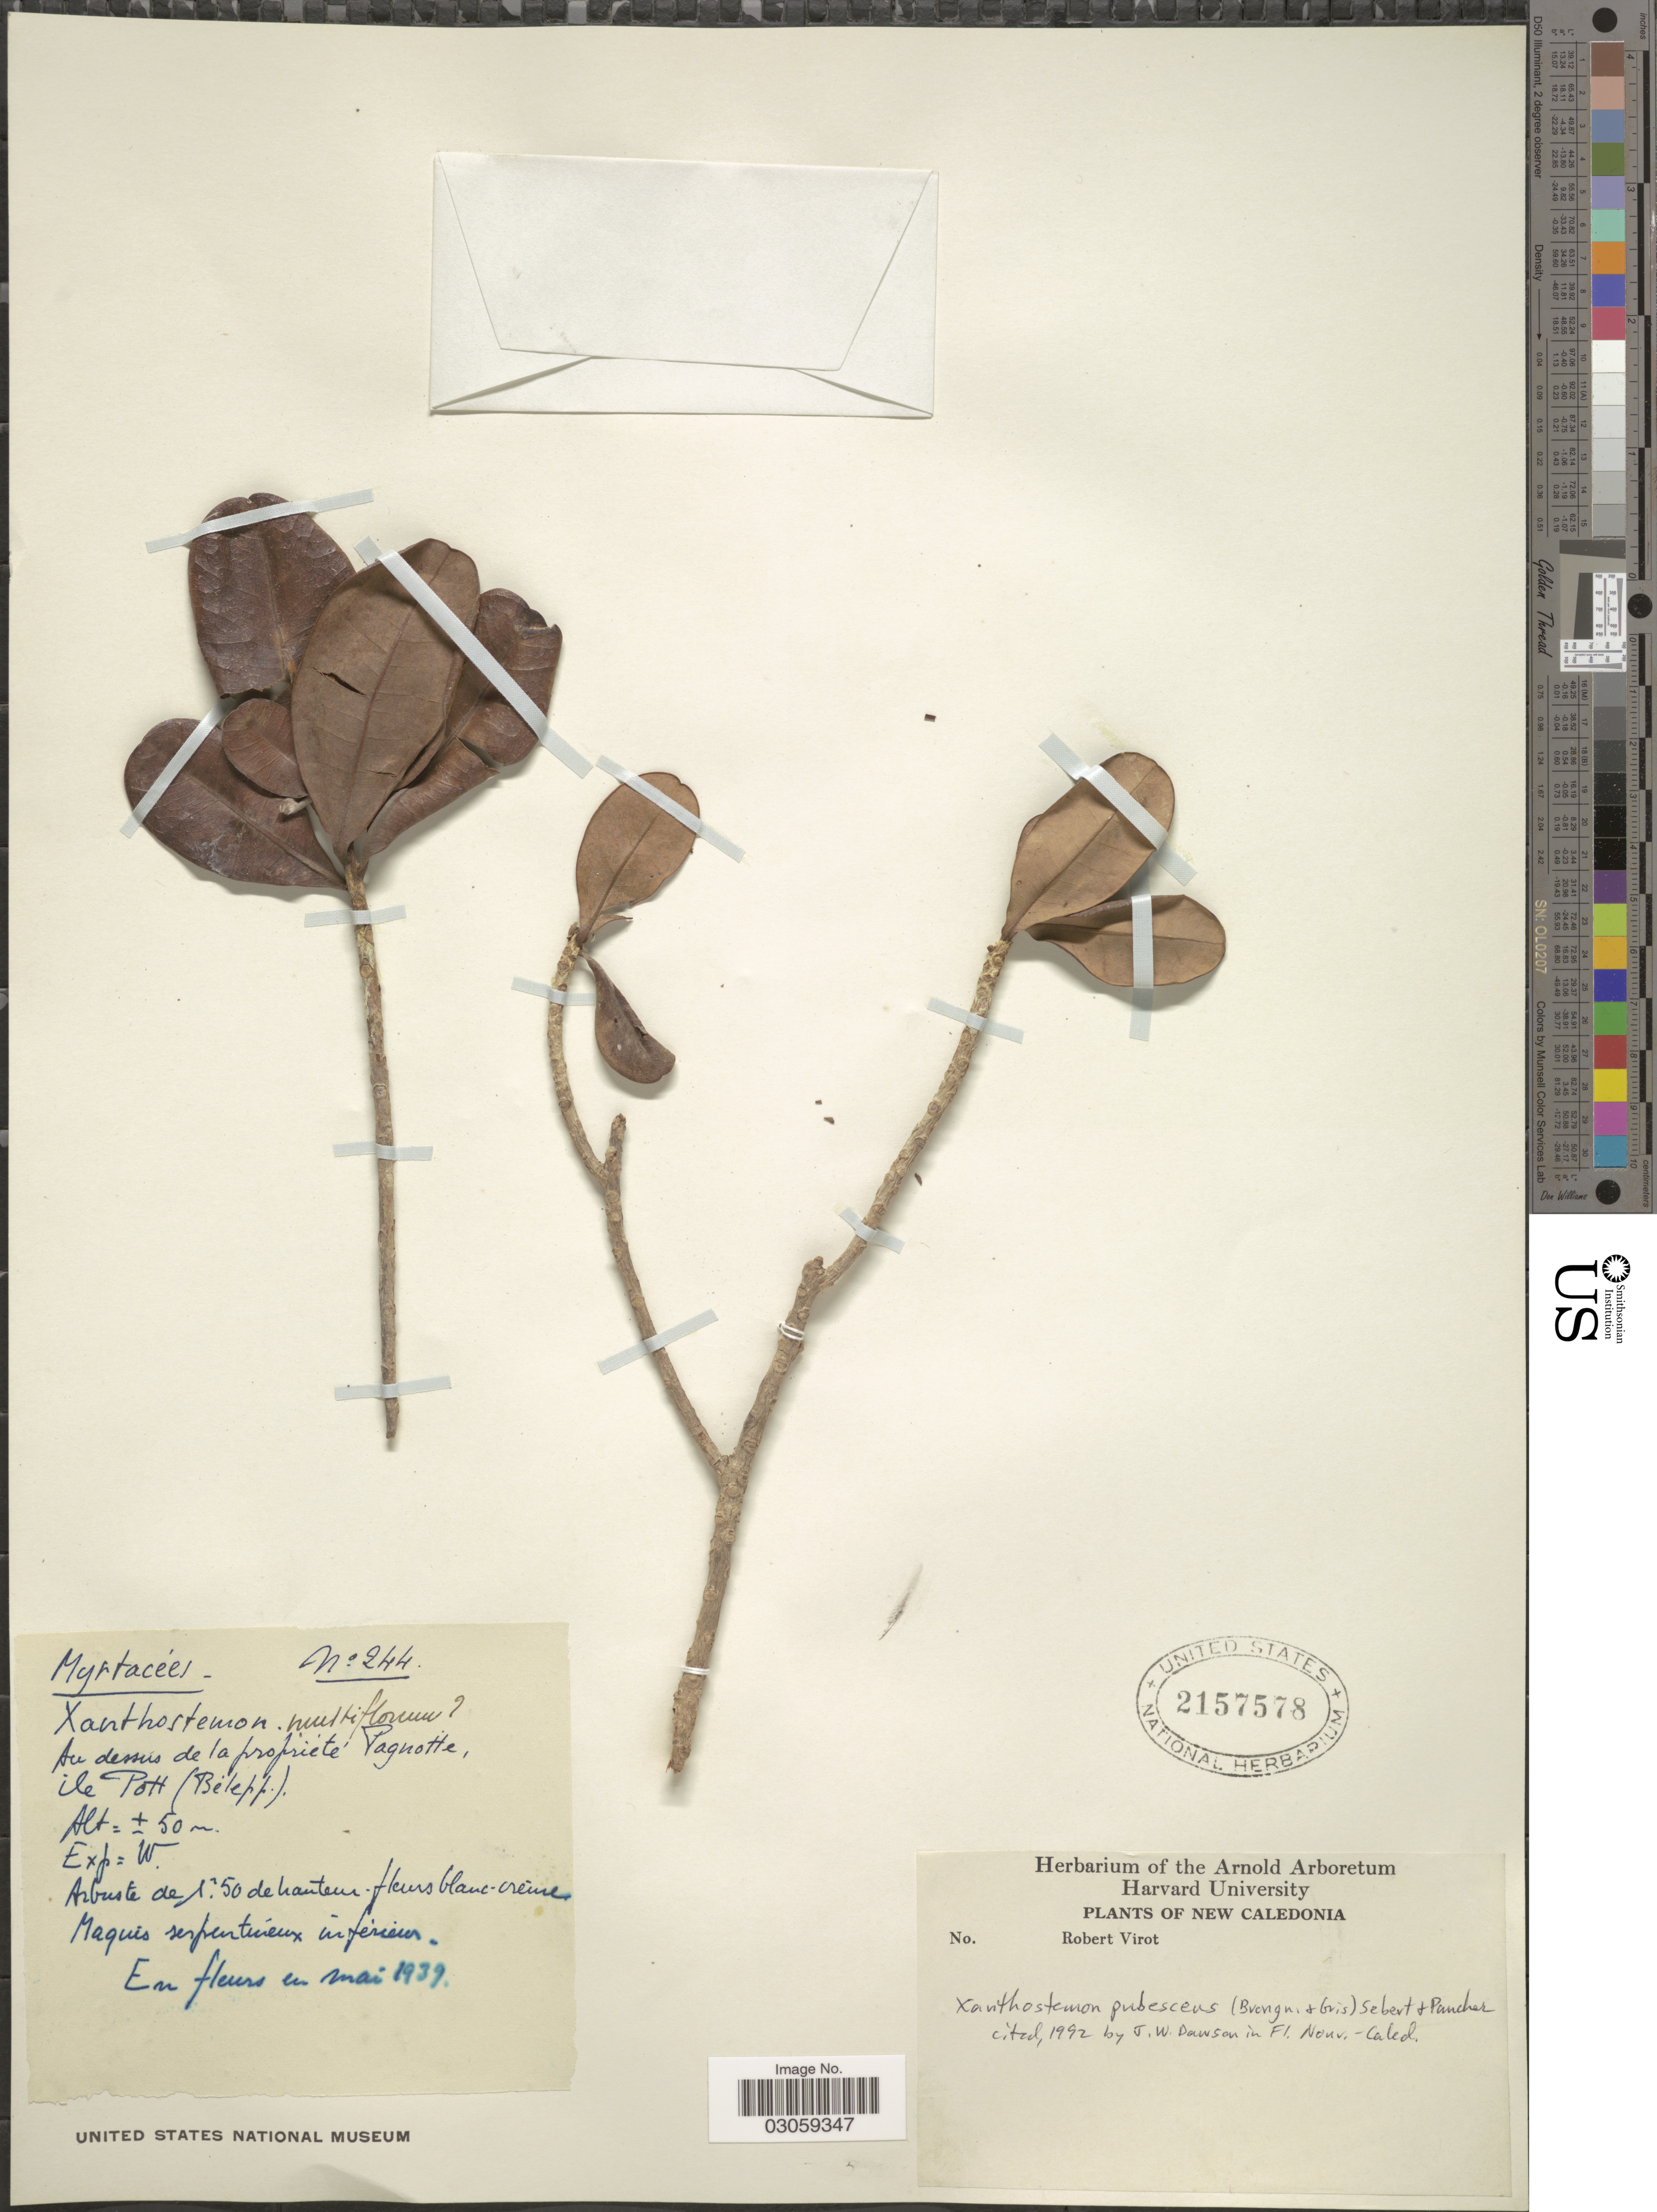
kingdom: Plantae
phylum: Tracheophyta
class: Magnoliopsida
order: Myrtales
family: Myrtaceae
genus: Xanthostemon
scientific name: Xanthostemon pubescens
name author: (Brongn. & Gris) Sebert & Pancher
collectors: R. Virot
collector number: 244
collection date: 1939-05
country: New Caledonia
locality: Au dessus de la proprieté Pagnotte, ile Pott (Belepp.).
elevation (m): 50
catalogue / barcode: US 2157578